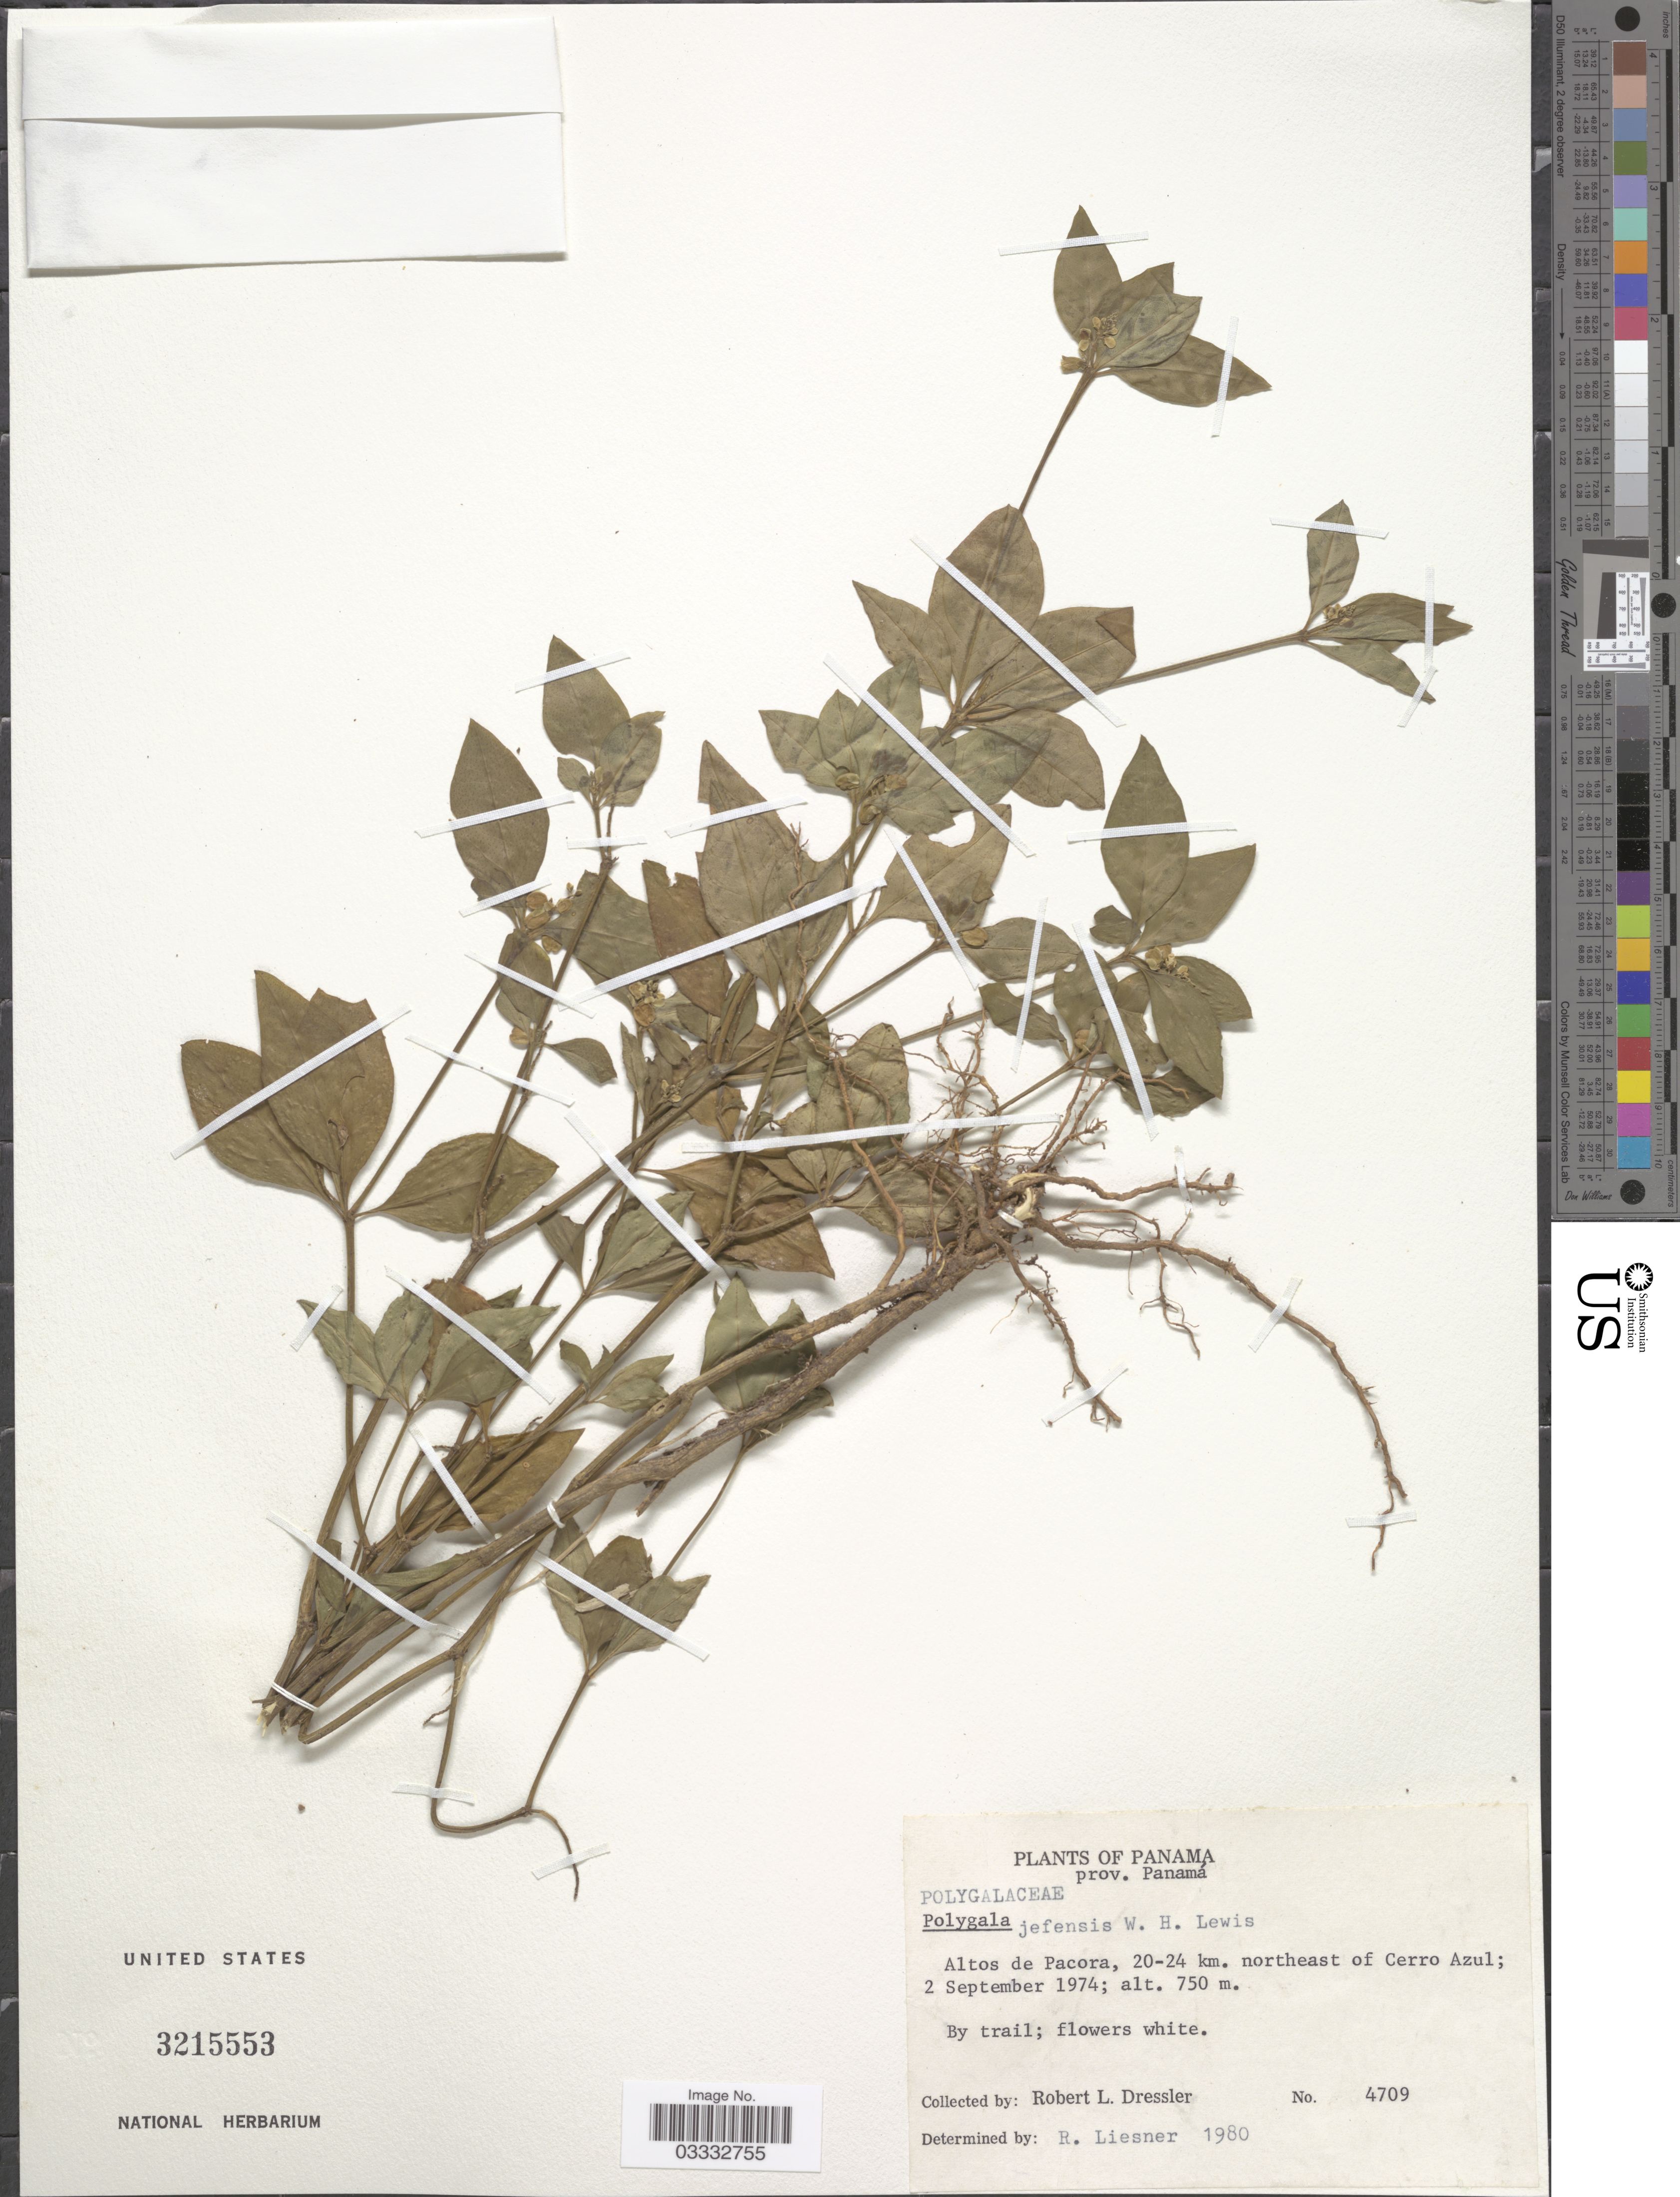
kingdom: Plantae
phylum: Tracheophyta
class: Magnoliopsida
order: Fabales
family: Polygalaceae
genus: Polygala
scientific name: Polygala jefensis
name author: W.H. Lewis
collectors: R. Dressler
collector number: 4709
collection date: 1974-09-02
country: Panama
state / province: Panamá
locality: Altos de Pacora, 20-24 km. northeast of Cerro Azul.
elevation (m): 750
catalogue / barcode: US 3215553